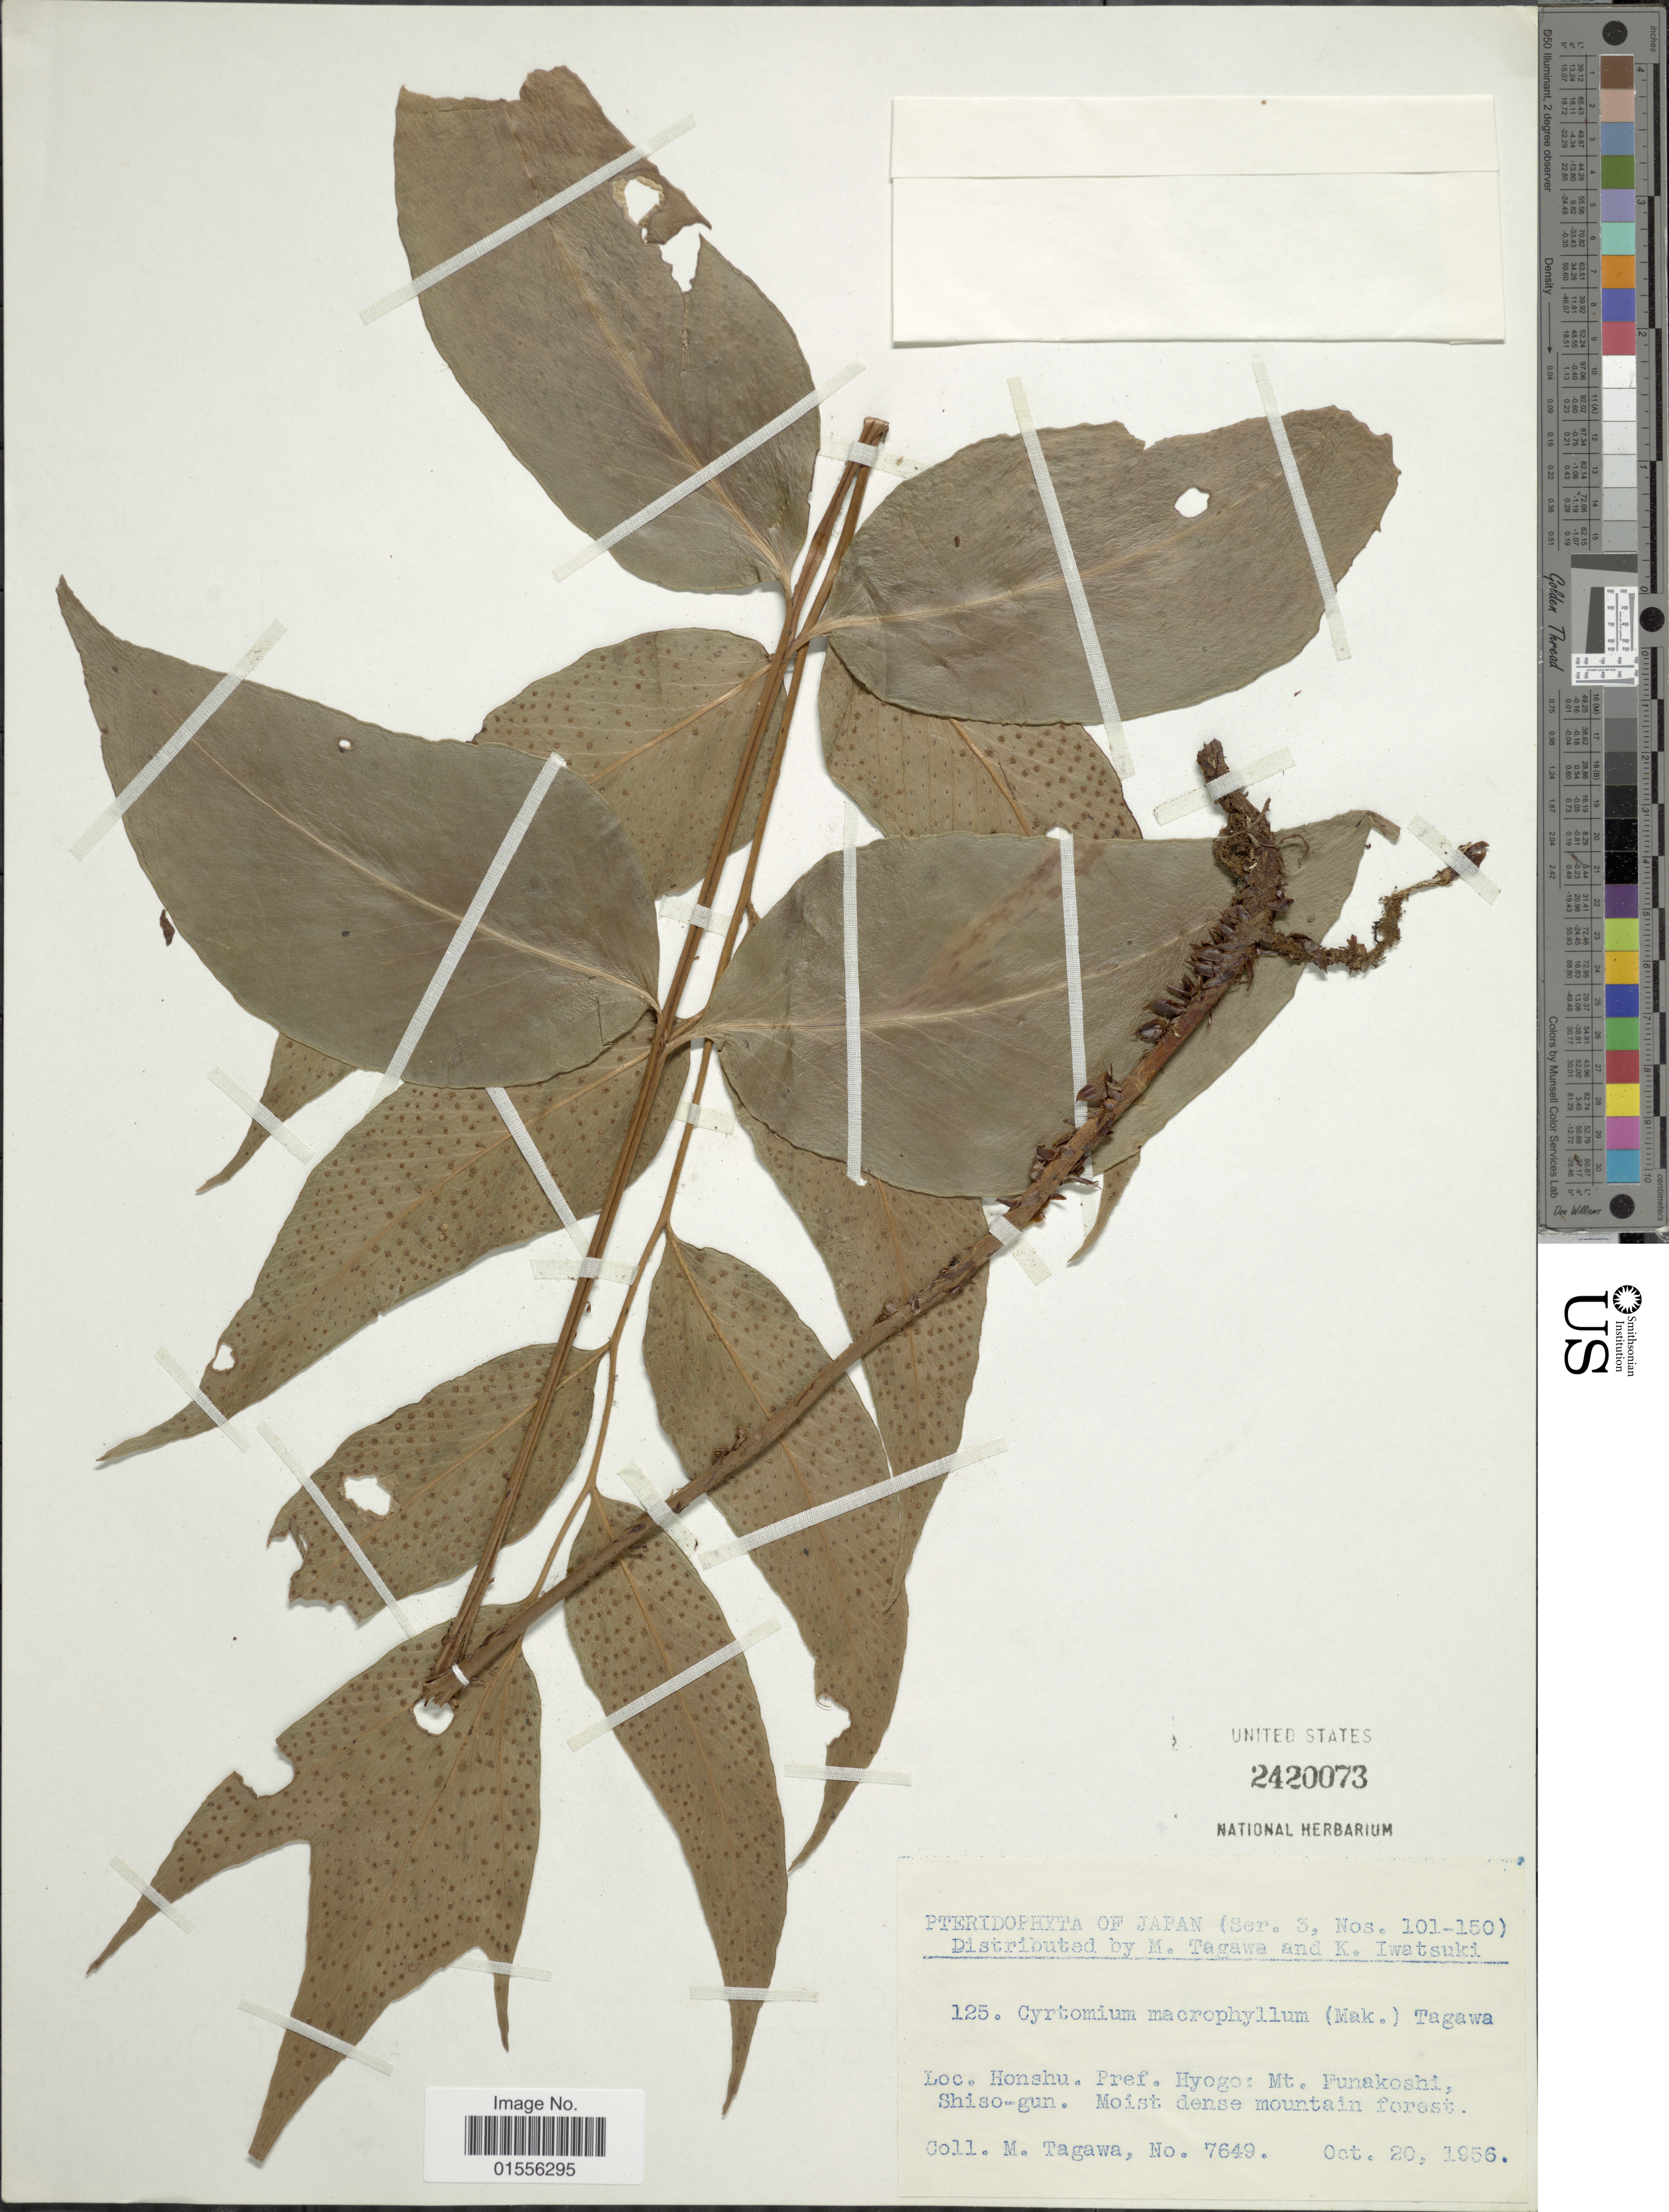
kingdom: Plantae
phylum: Tracheophyta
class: Polypodiopsida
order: Polypodiales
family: Dryopteridaceae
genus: Cyrtomium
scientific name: Cyrtomium macrophyllum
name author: (Makino) Tagawa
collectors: M. Tagawa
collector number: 7649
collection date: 1956-10-20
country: Japan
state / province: Hyogo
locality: Honshu Pref Hyogo: Mt Funakoshi, Shiso-gun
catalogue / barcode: US 2420073